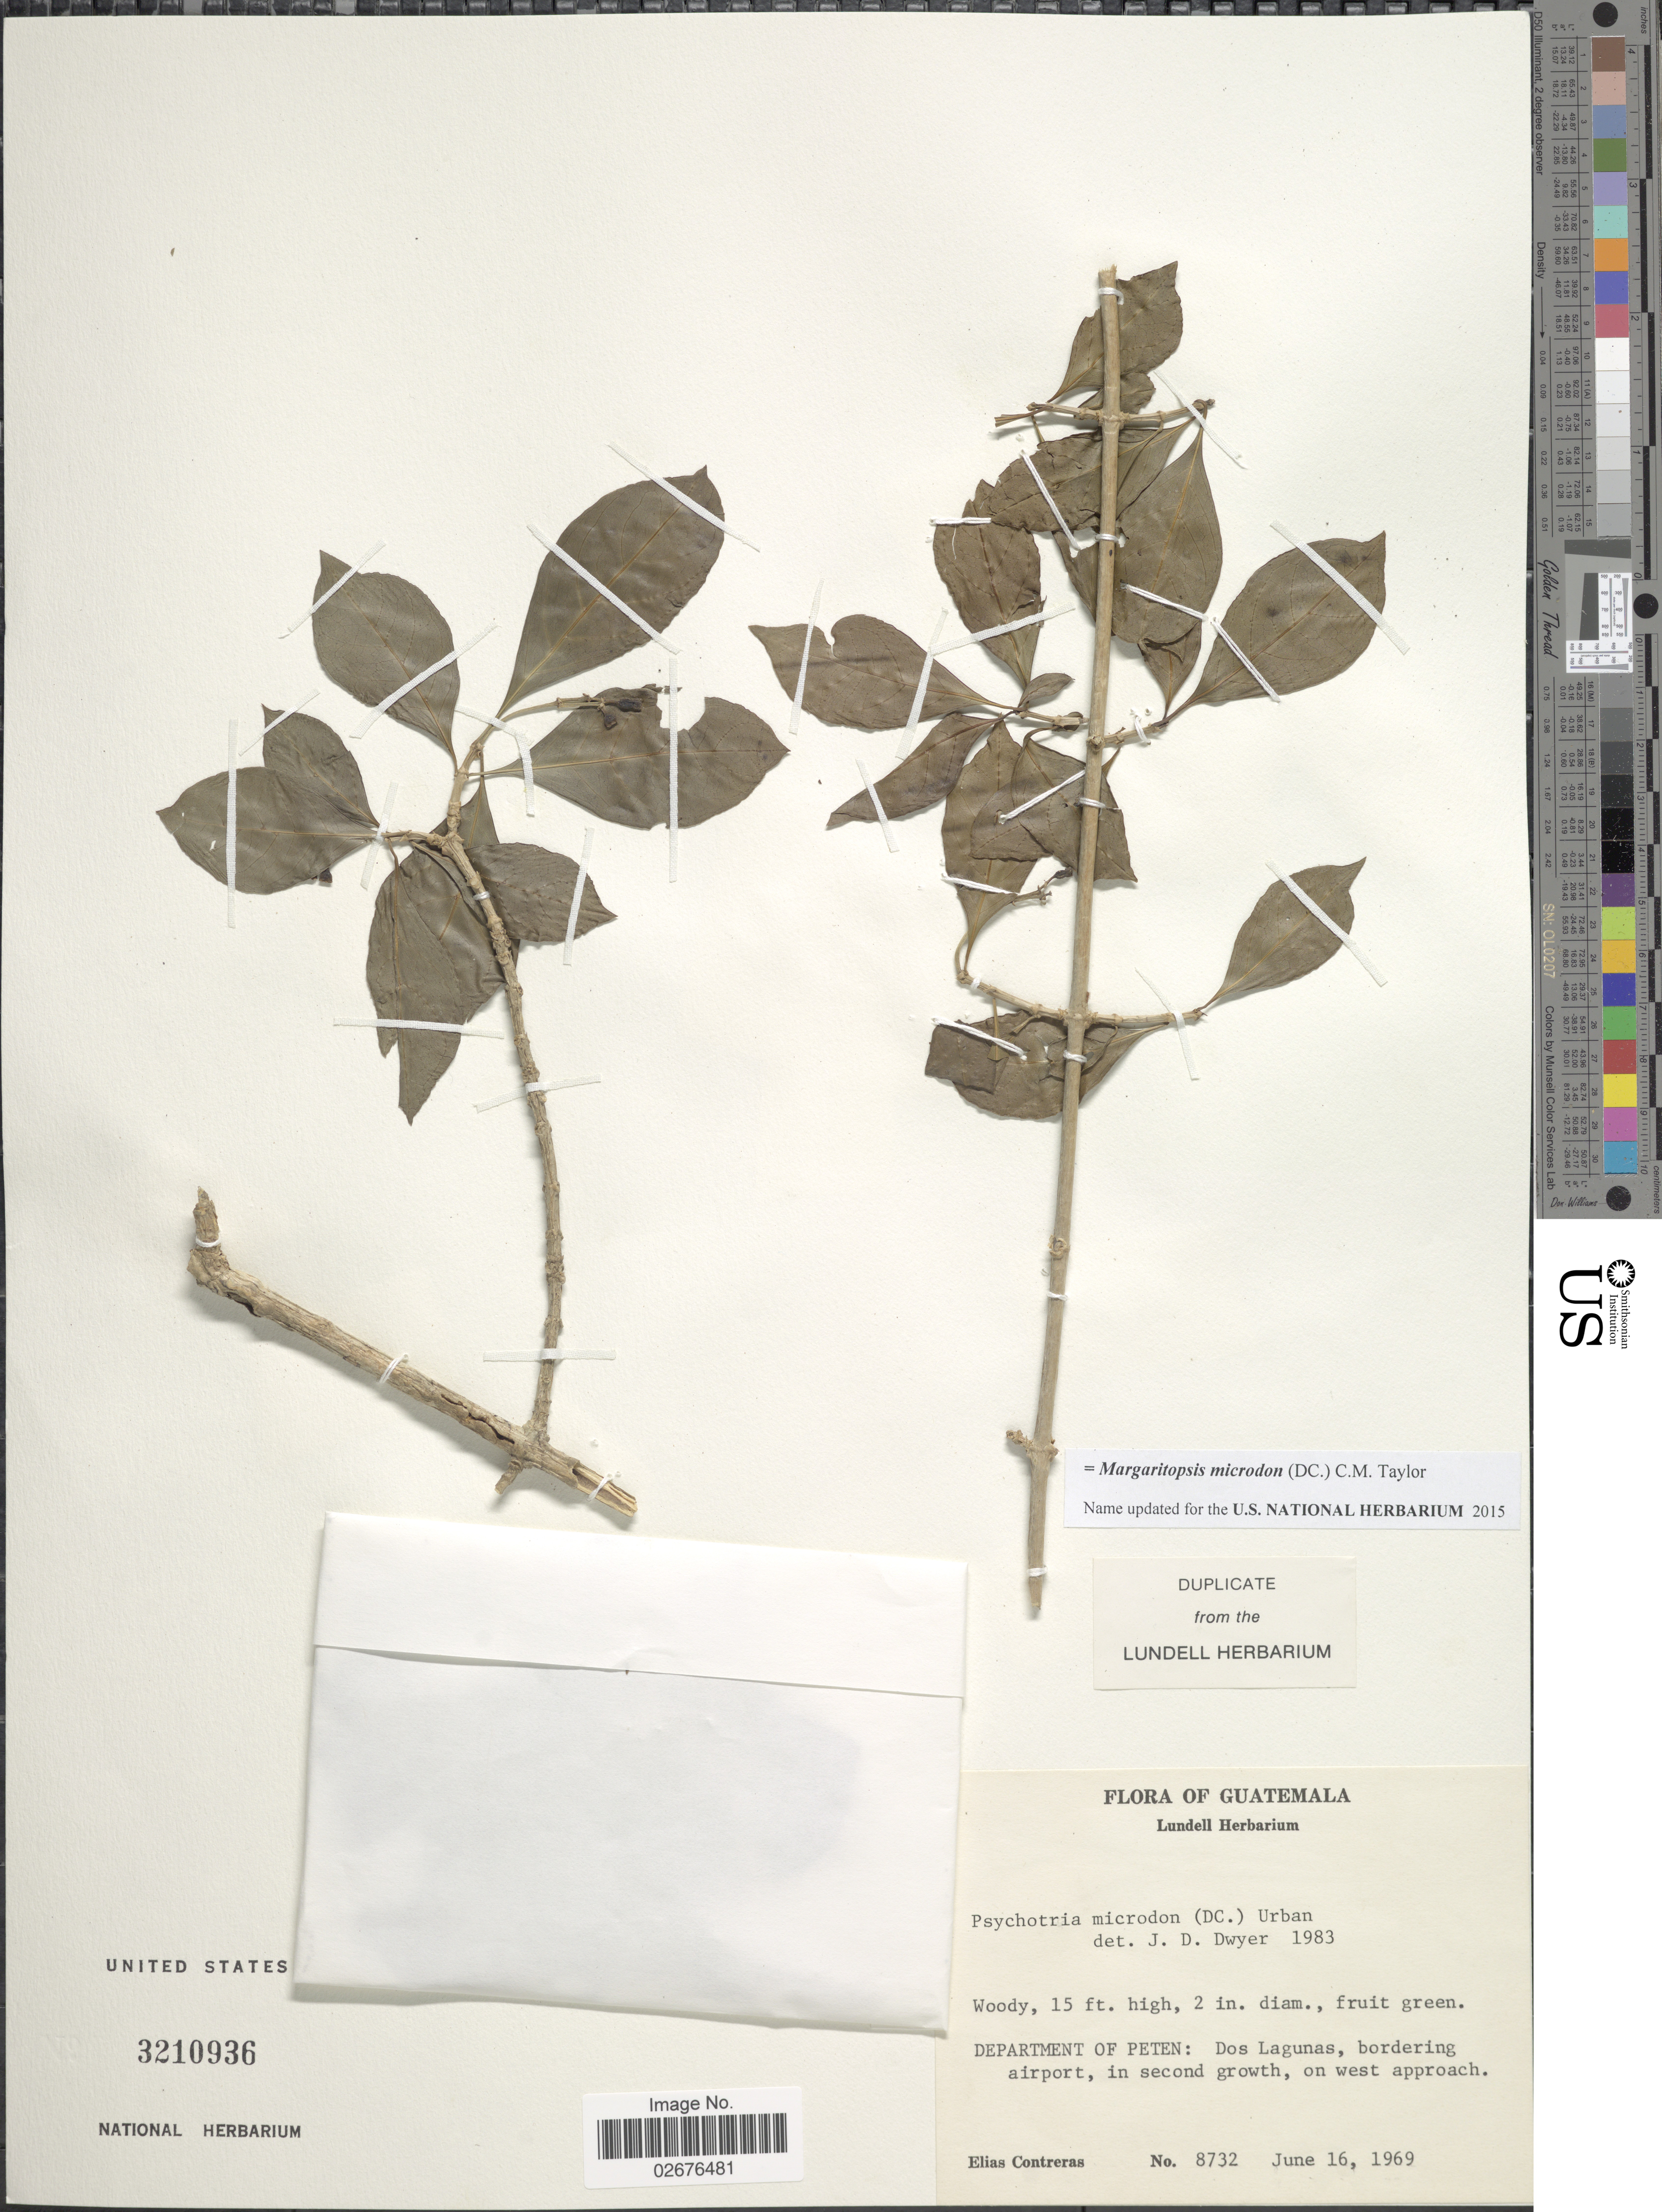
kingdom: Plantae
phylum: Tracheophyta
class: Magnoliopsida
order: Gentianales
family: Rubiaceae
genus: Margaritopsis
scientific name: Margaritopsis microdon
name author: (DC.) C.M. Taylor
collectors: E. Contreras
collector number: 8732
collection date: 1969-06-16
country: Guatemala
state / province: El Petén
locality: Department of Peten: Dos Lagunas, bordering airport, in second growth, on west approach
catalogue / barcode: US 3210936